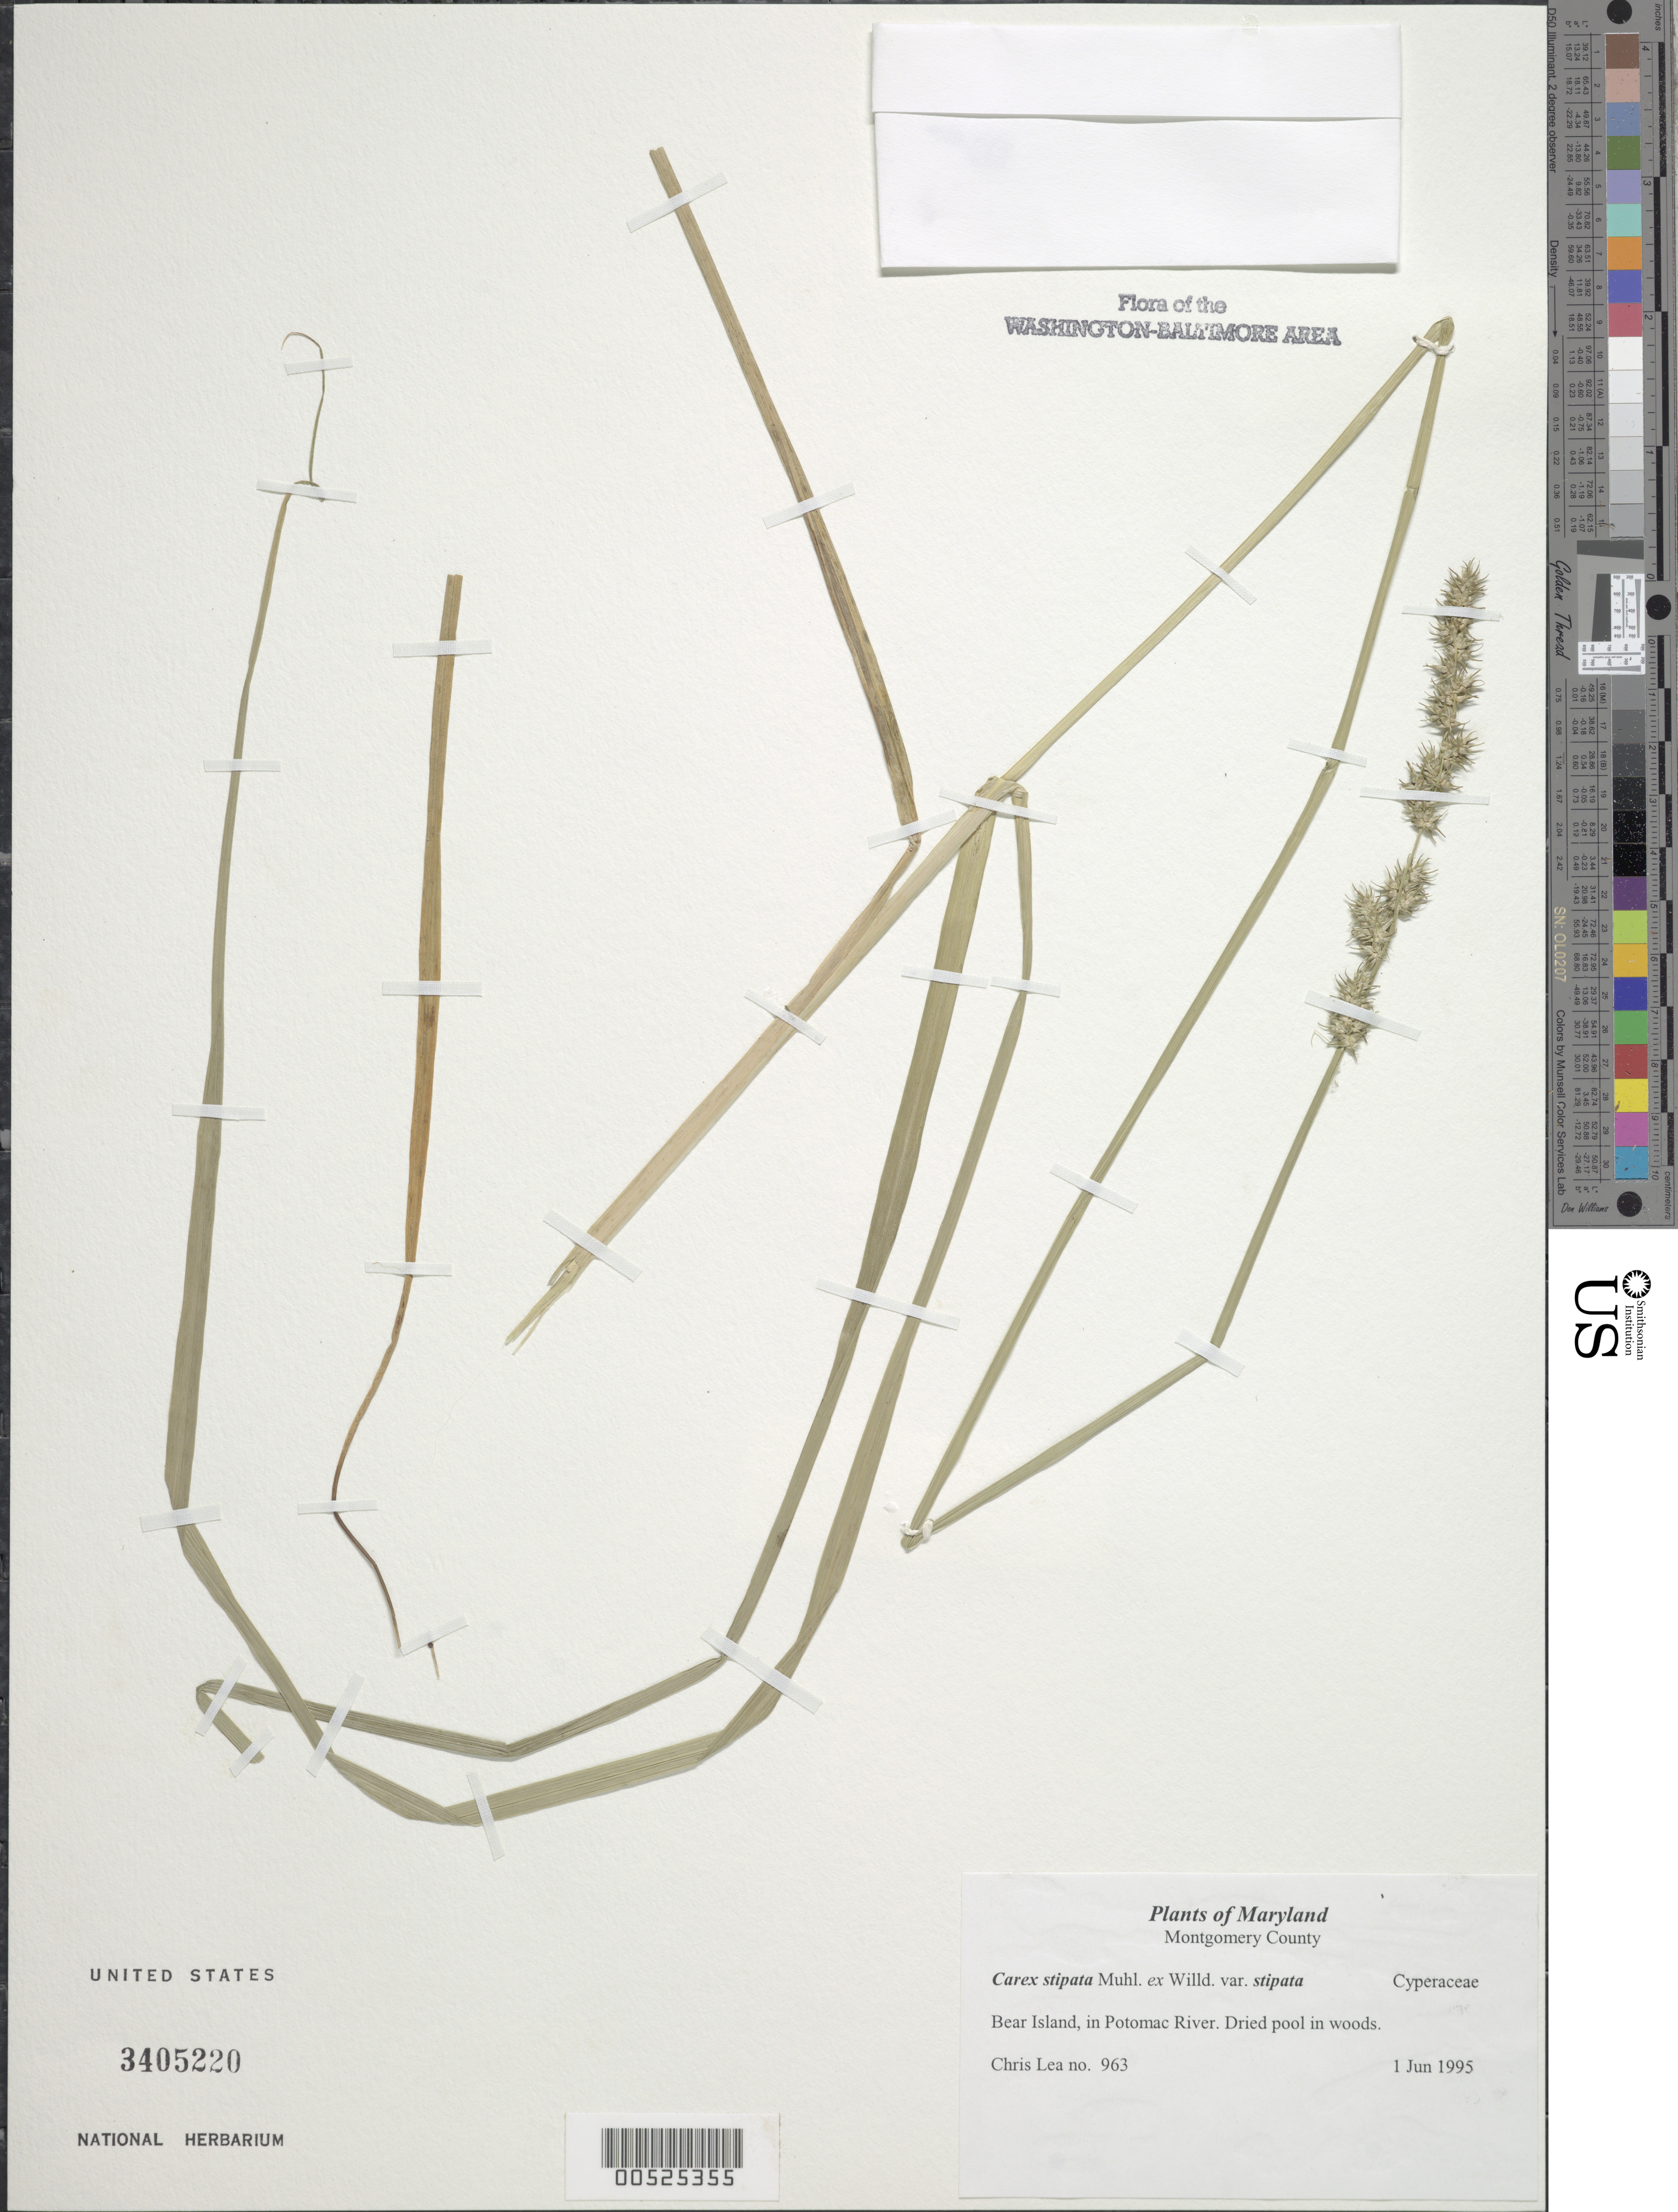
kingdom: Plantae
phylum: Tracheophyta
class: Liliopsida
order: Poales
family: Cyperaceae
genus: Carex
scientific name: Carex stipata var. stipata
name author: Muhl. ex Willd.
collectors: C. Lea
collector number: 963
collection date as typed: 01 Jun 1995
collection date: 1995-06-01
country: United States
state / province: Maryland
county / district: Montgomery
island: Bear Island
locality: Bear Island, in Potomac River.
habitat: Dried pool in woods.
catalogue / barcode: US 3405220